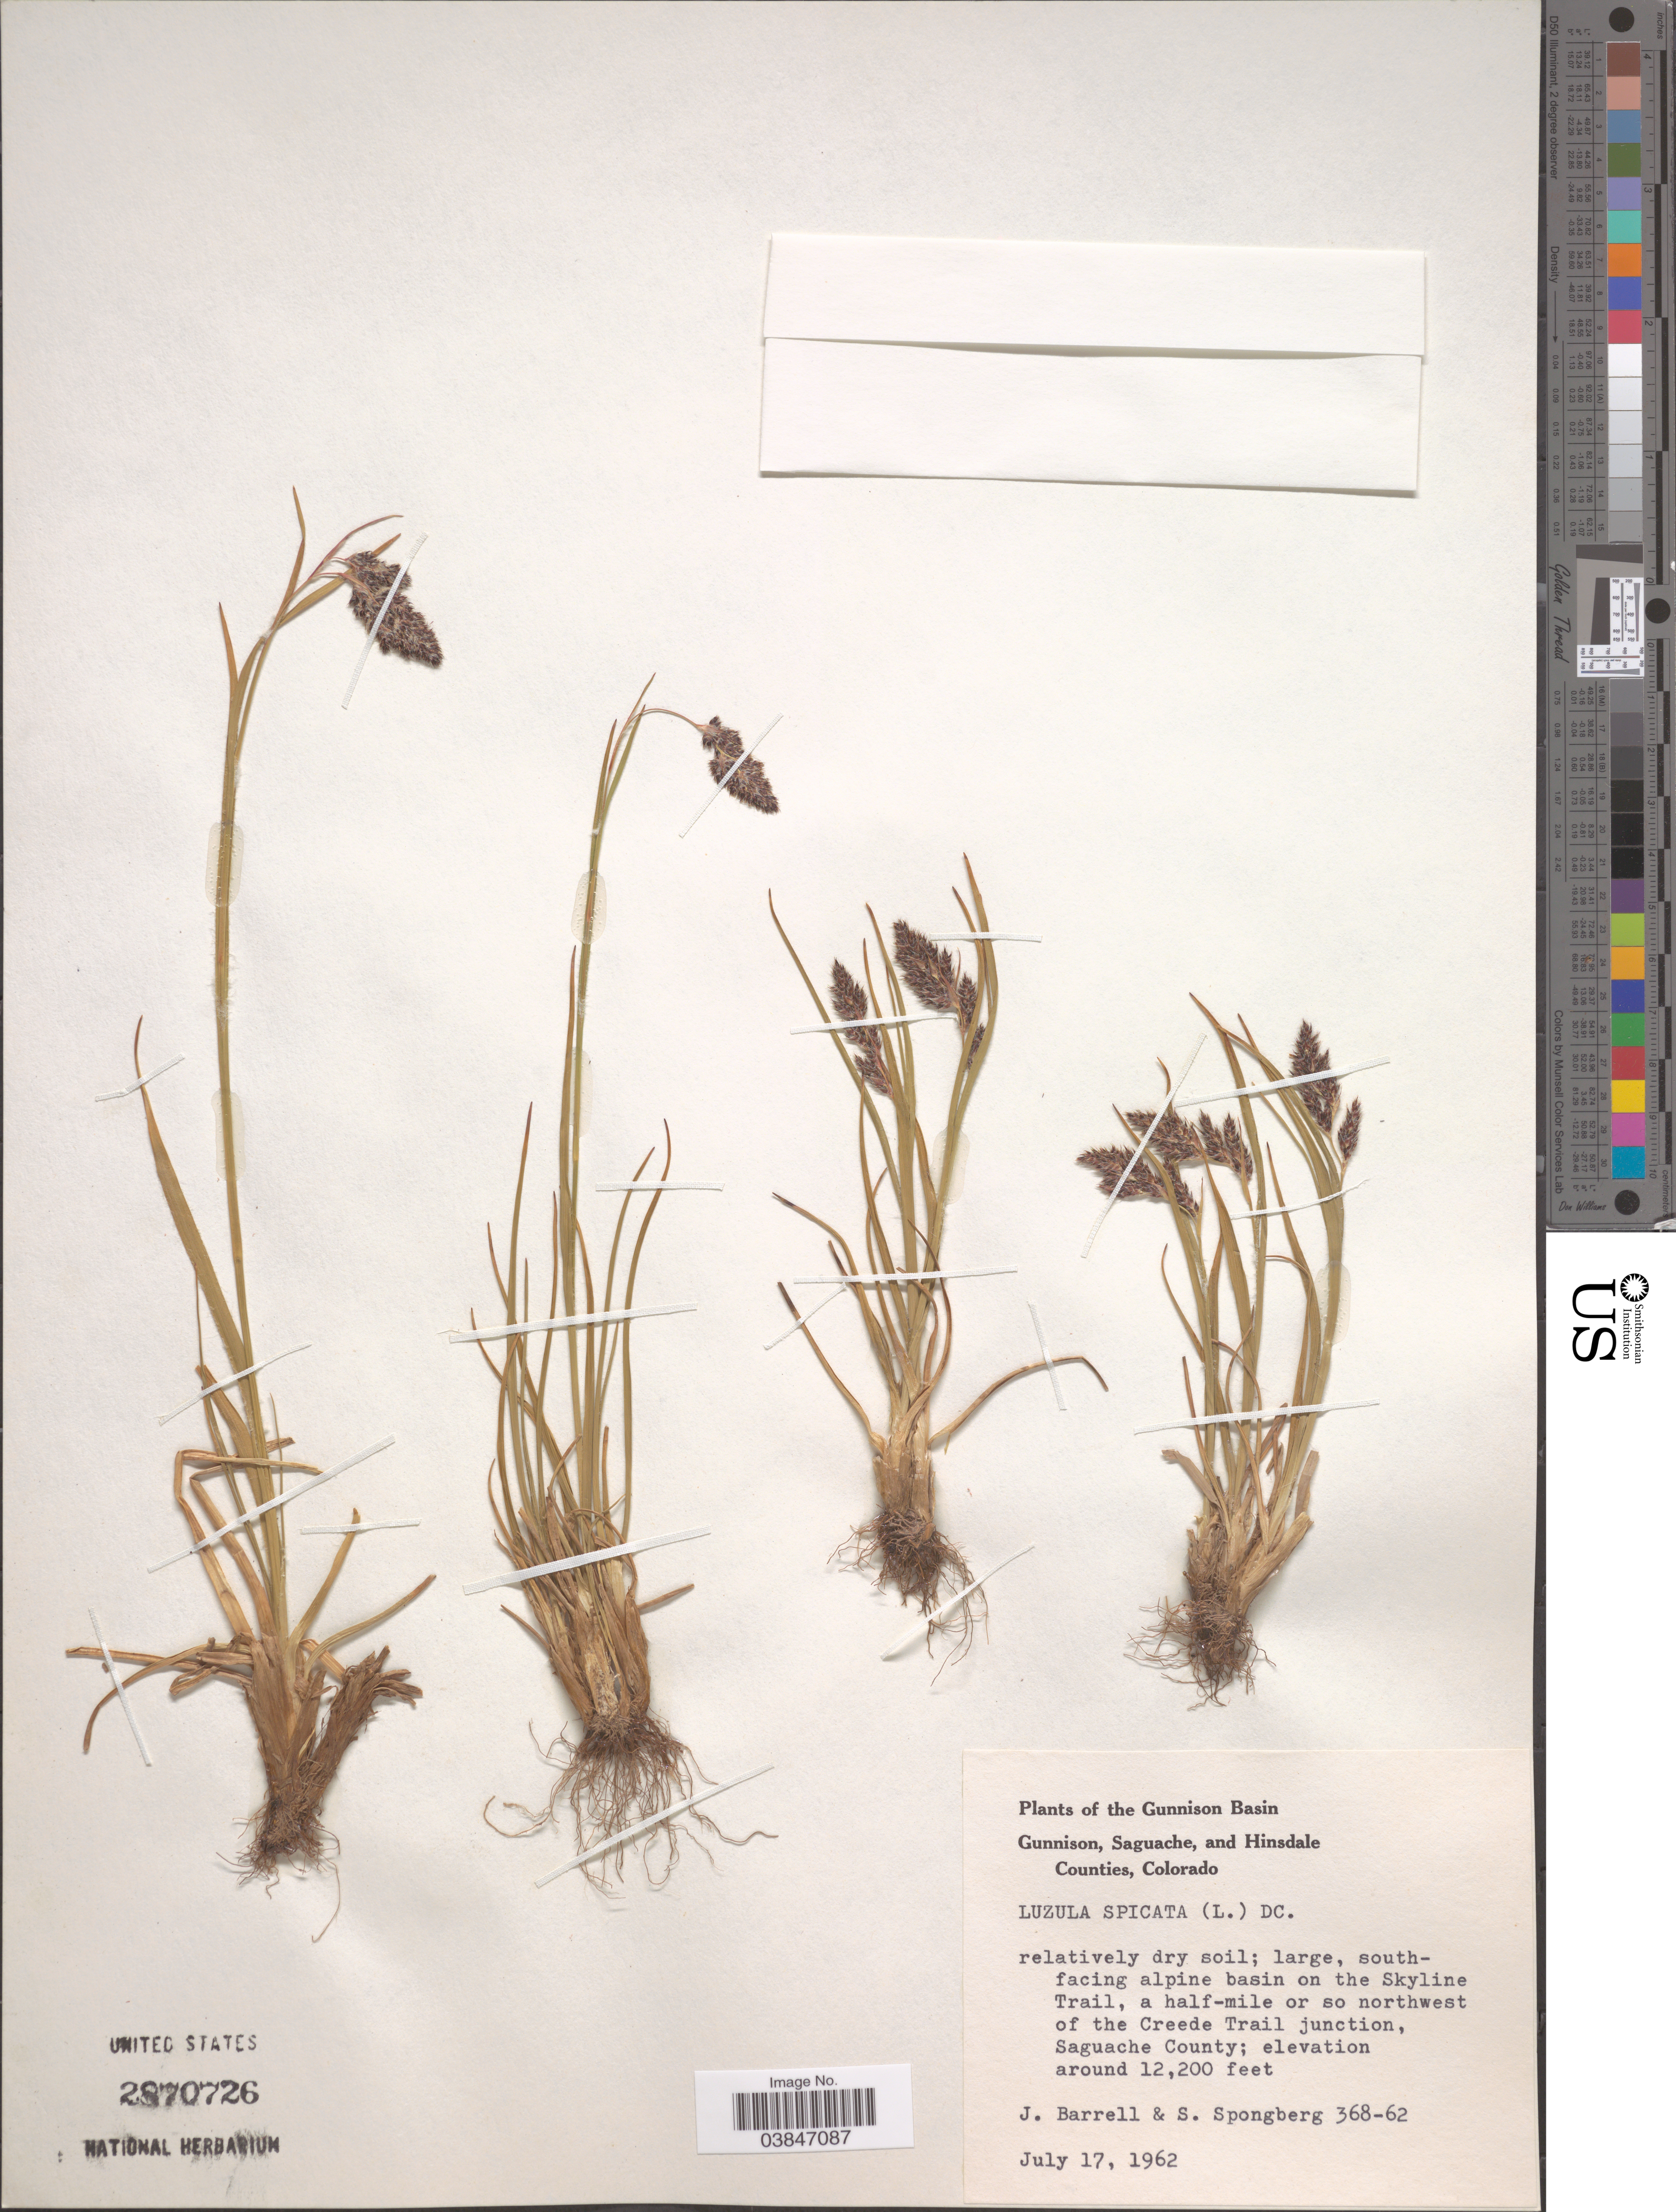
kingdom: Plantae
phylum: Tracheophyta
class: Liliopsida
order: Poales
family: Juncaceae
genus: Luzula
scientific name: Luzula spicata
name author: (L.) DC.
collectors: J. Barrell & S. A.Spongberg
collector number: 368-62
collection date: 1962-07-17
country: United States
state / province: Colorado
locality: South-facing alpine basin on the Skyline Trail, a half-mile or so northwest of the Creede Trail junction, Saguache County.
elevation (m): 3719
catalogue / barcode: US 2870726